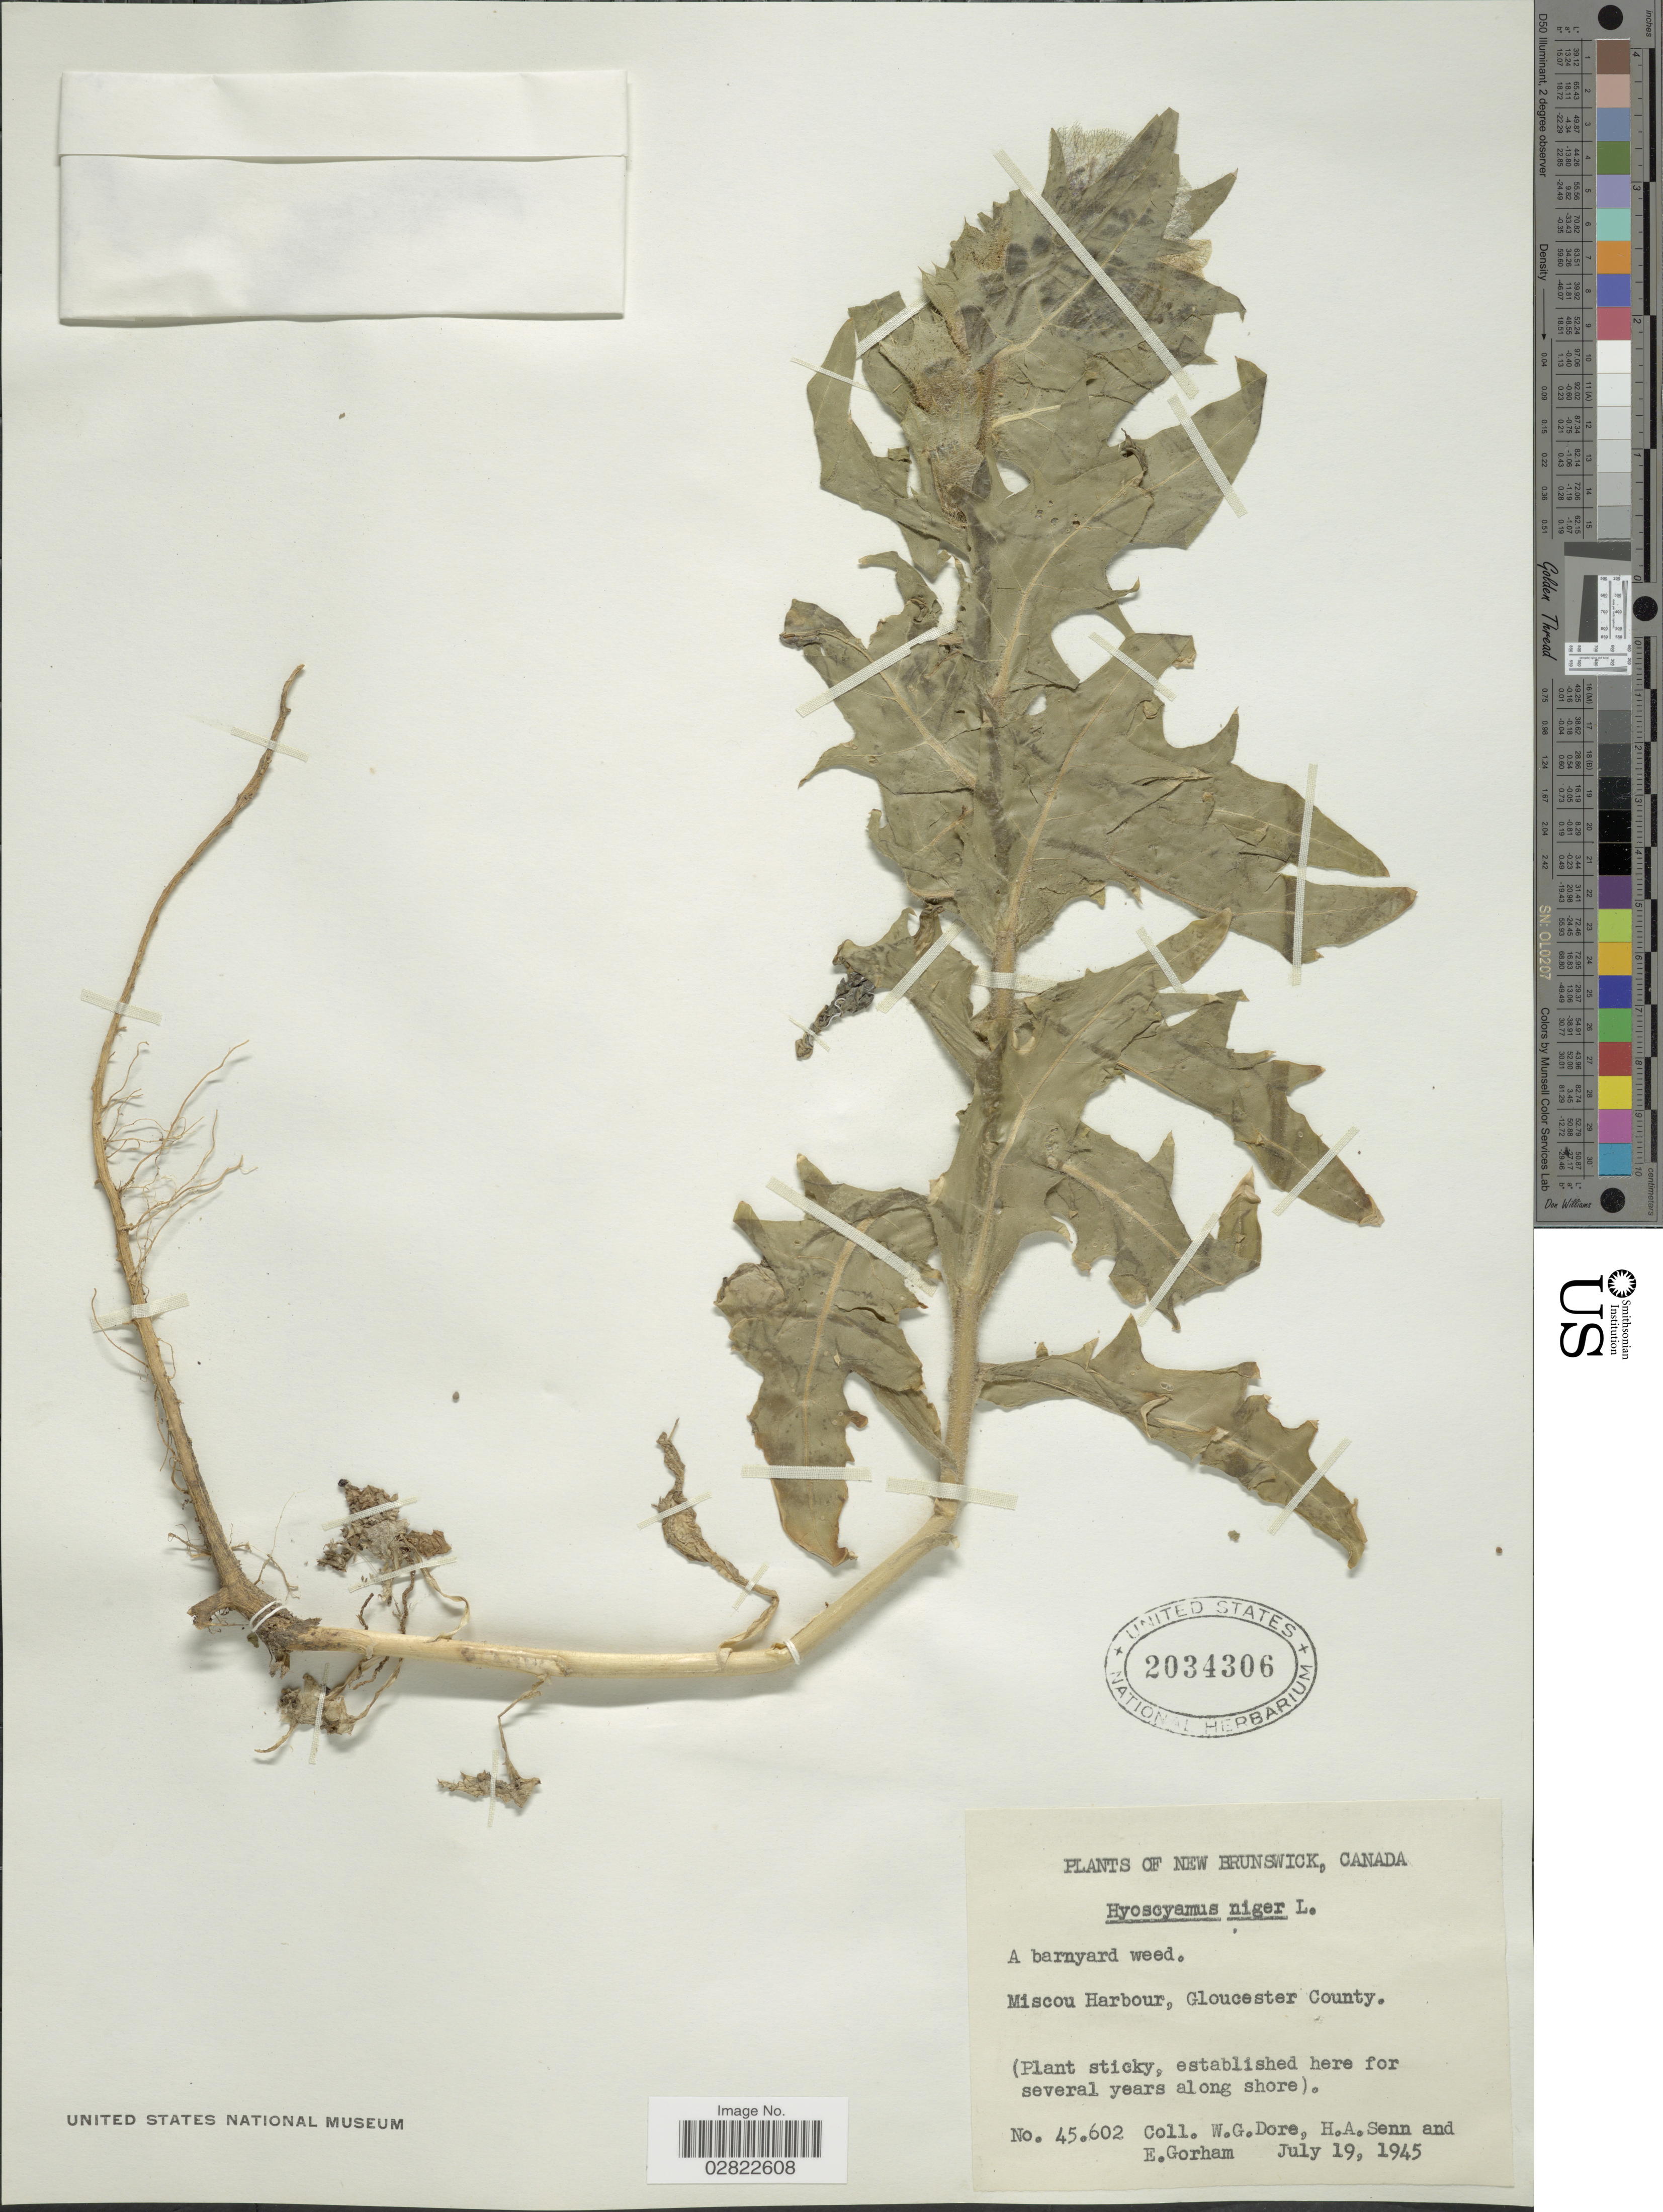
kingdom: Plantae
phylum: Tracheophyta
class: Magnoliopsida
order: Solanales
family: Solanaceae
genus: Hyoscyamus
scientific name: Hyoscyamus niger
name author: L.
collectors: W. Dore, H. Senn & E. Gorham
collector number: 45602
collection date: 1945-07-19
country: Canada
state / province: New Brunswick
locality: Miscou Harbour, Gloucester County.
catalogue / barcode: US 2034306